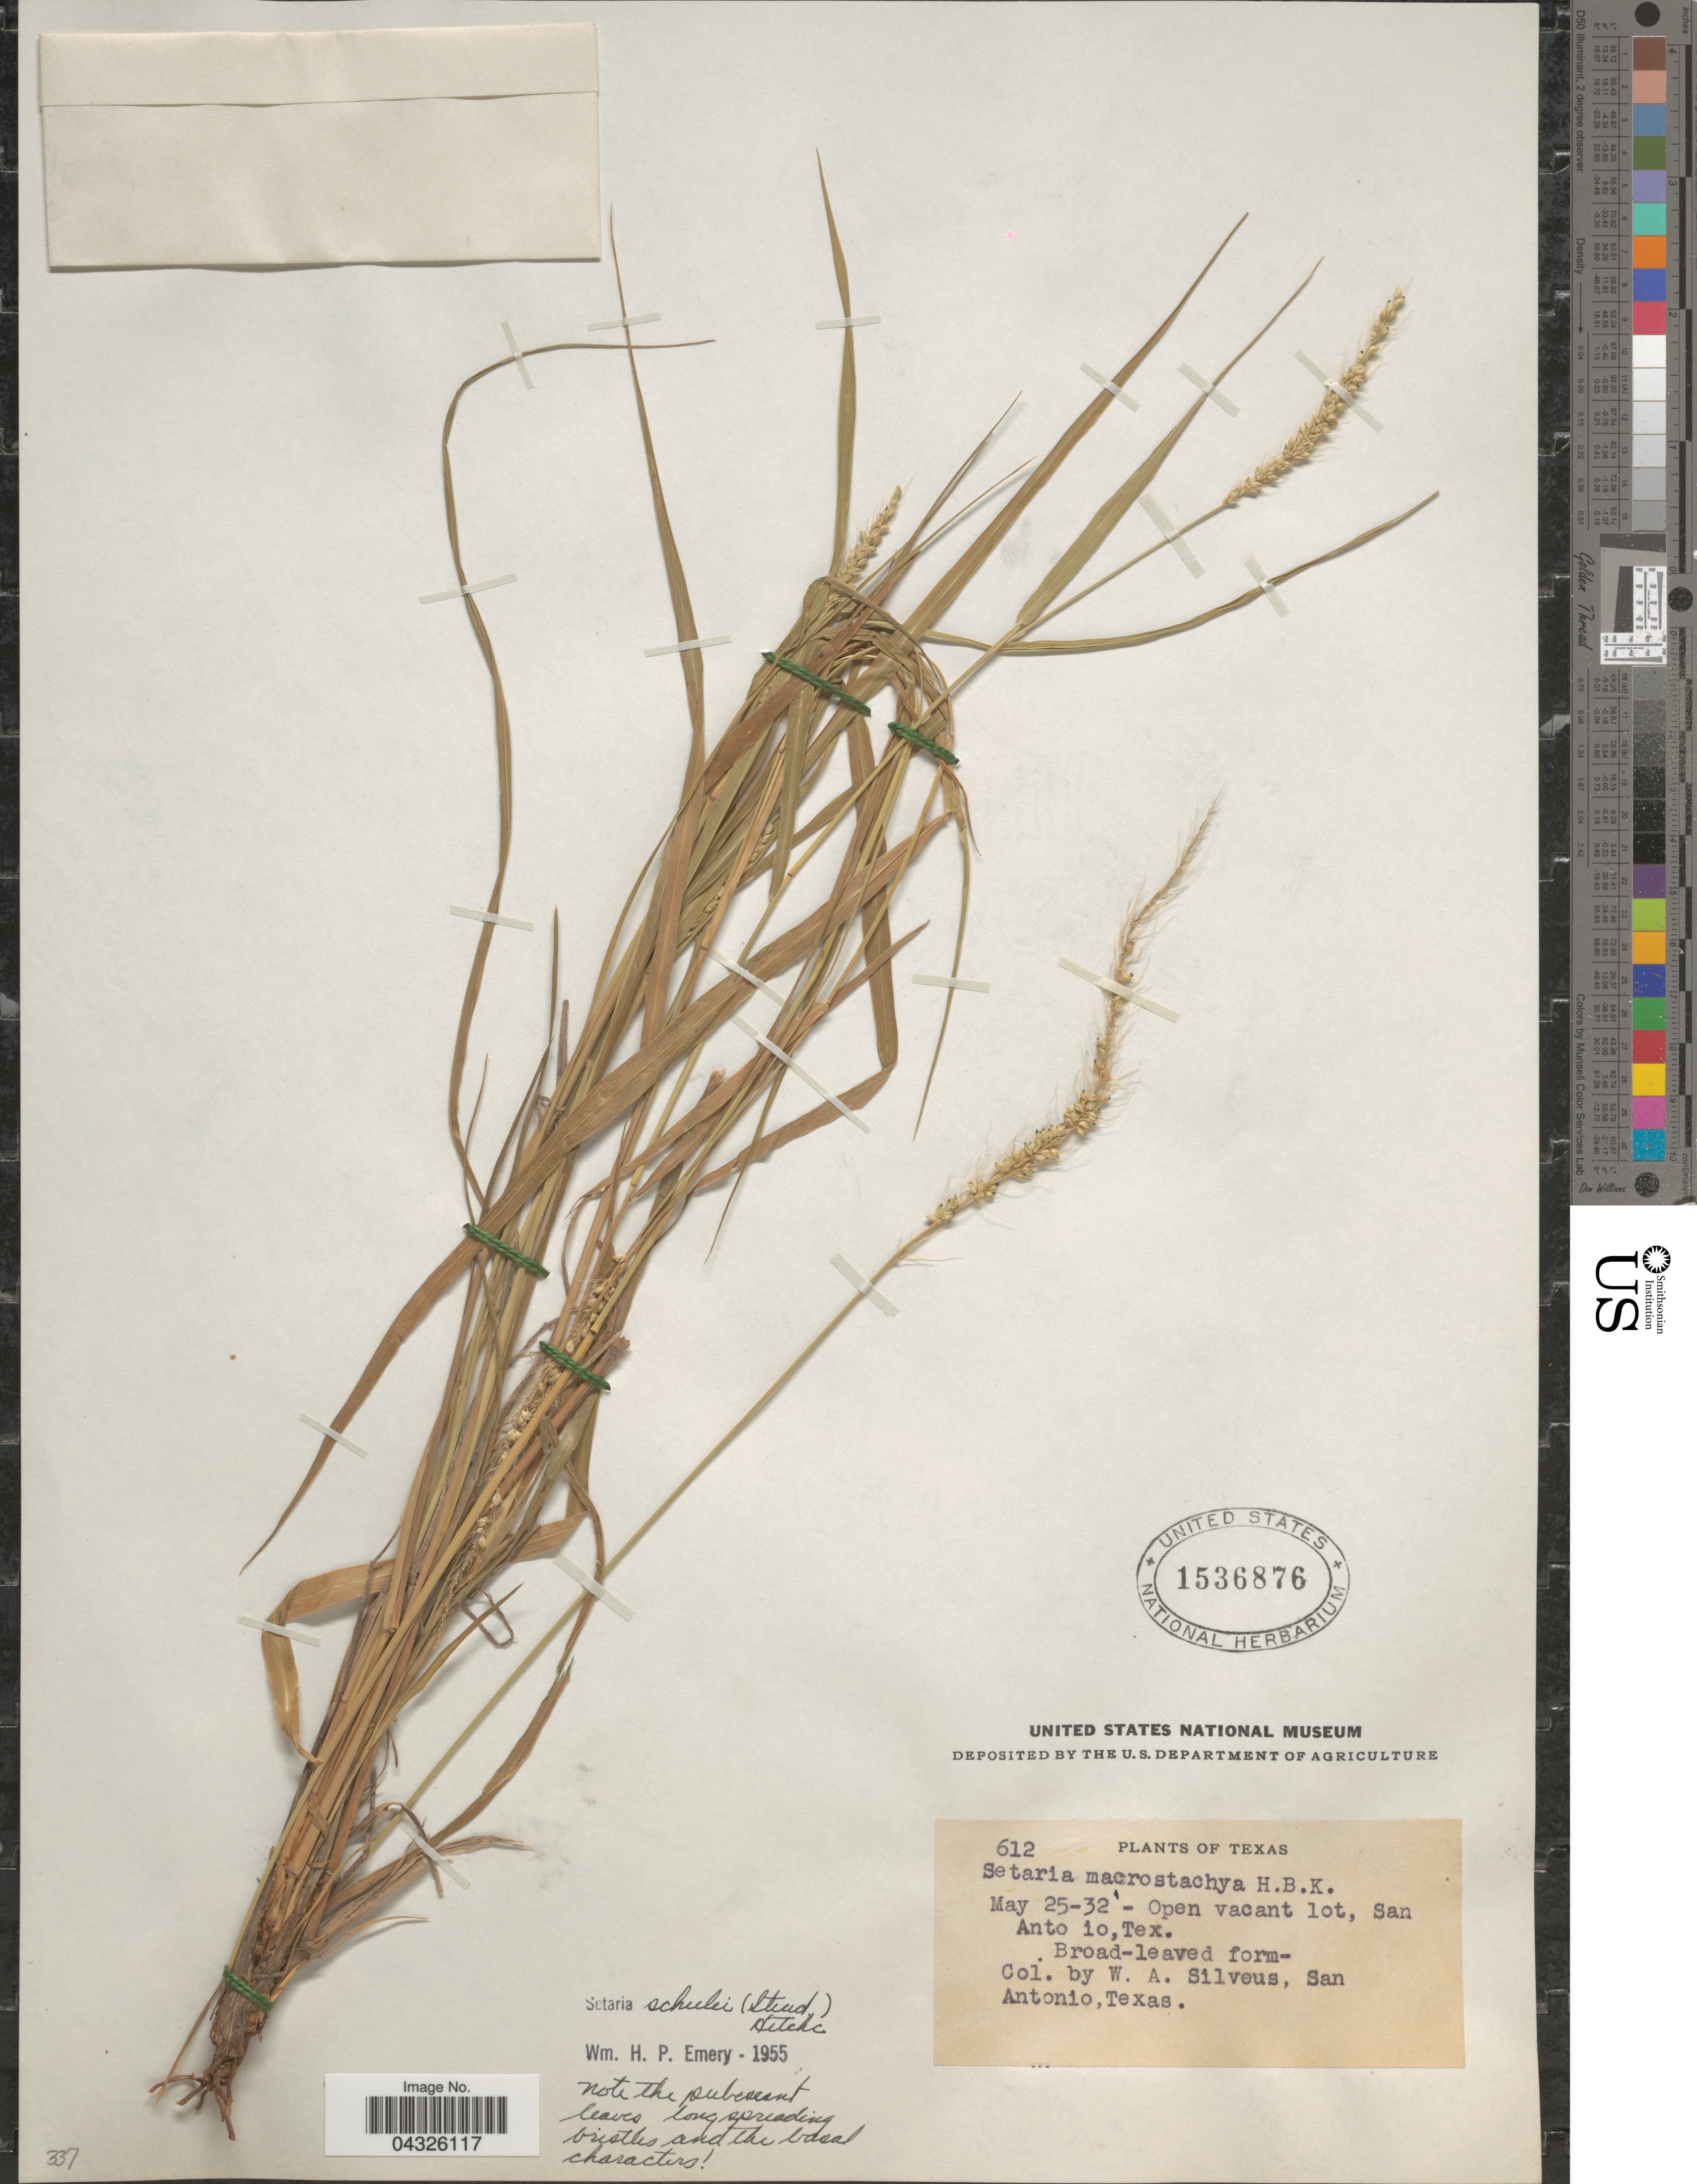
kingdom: Plantae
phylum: Tracheophyta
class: Liliopsida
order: Poales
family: Poaceae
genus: Setaria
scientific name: Setaria scheelei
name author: (Steud.) Hitchc.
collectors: W. Silveus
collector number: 612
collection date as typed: Transcribed d/m/y: 25/5/32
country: United States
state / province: Texas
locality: Open vacant lot, San Anto io.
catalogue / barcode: US 1536876